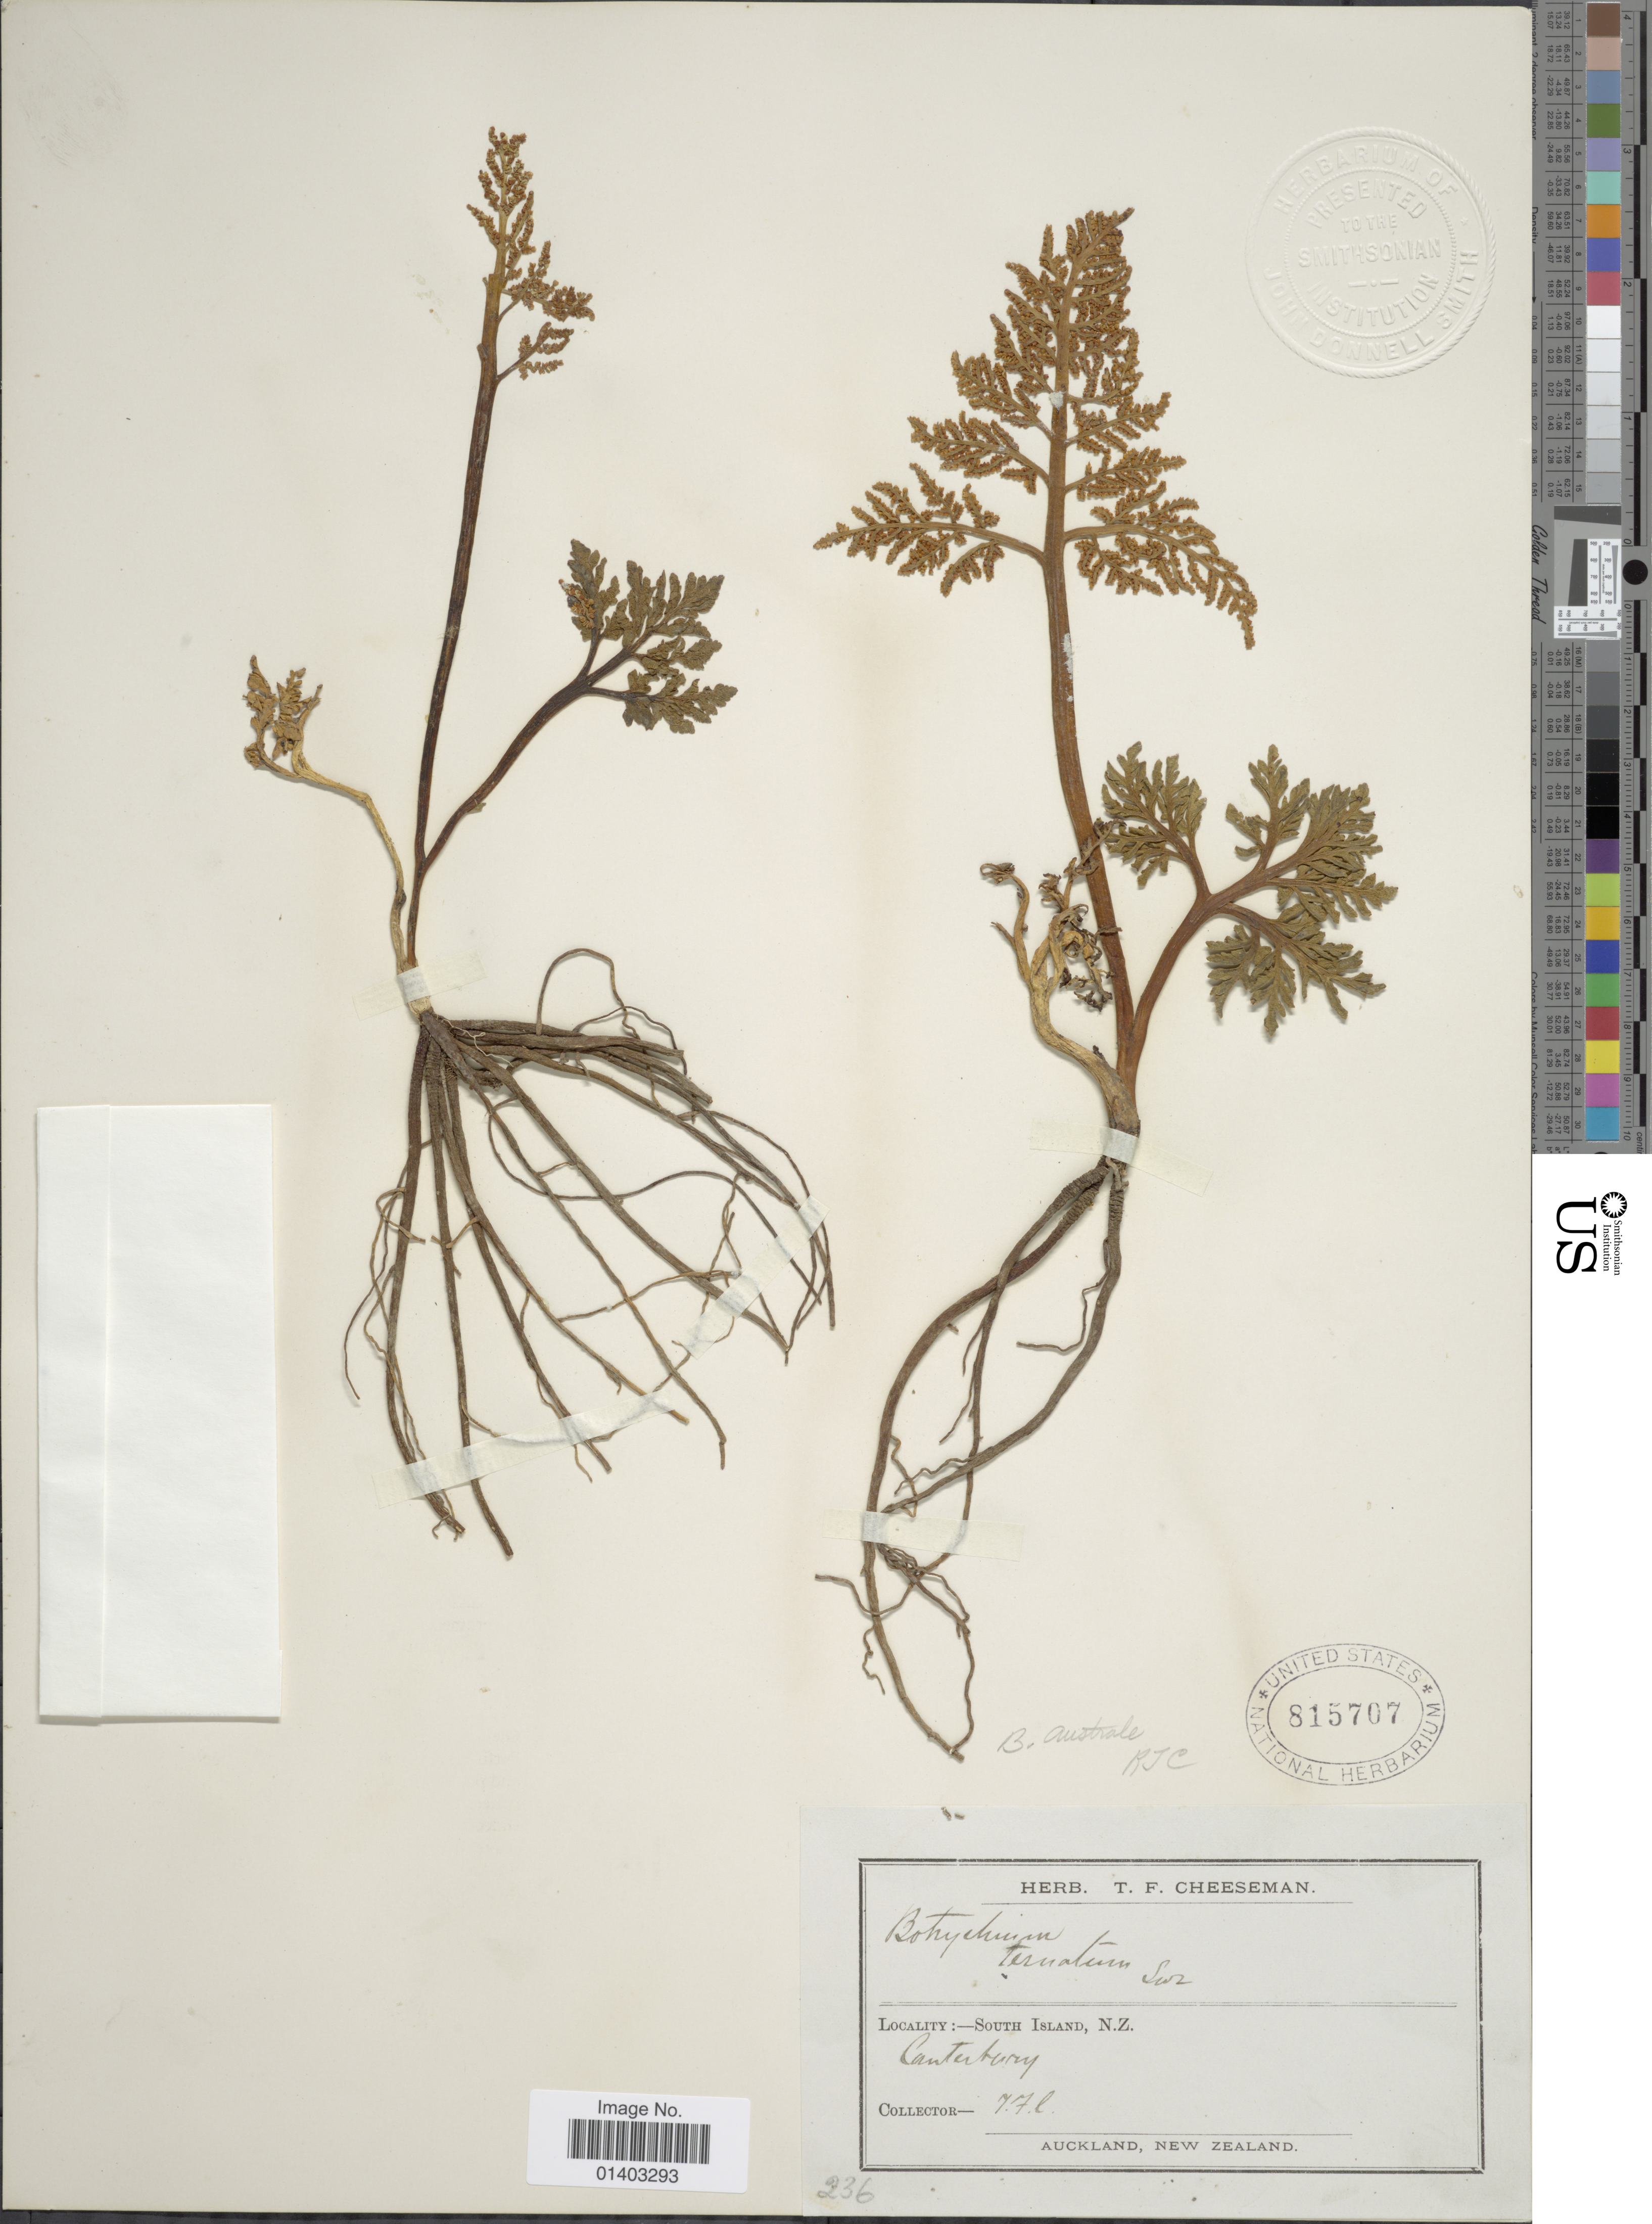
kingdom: Plantae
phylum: Tracheophyta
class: Polypodiopsida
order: Ophioglossales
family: Ophioglossaceae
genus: Botrychium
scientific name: Botrychium australe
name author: R. Br.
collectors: T. F. Cheeseman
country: New Zealand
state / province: Canterbury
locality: South island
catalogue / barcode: US 815707